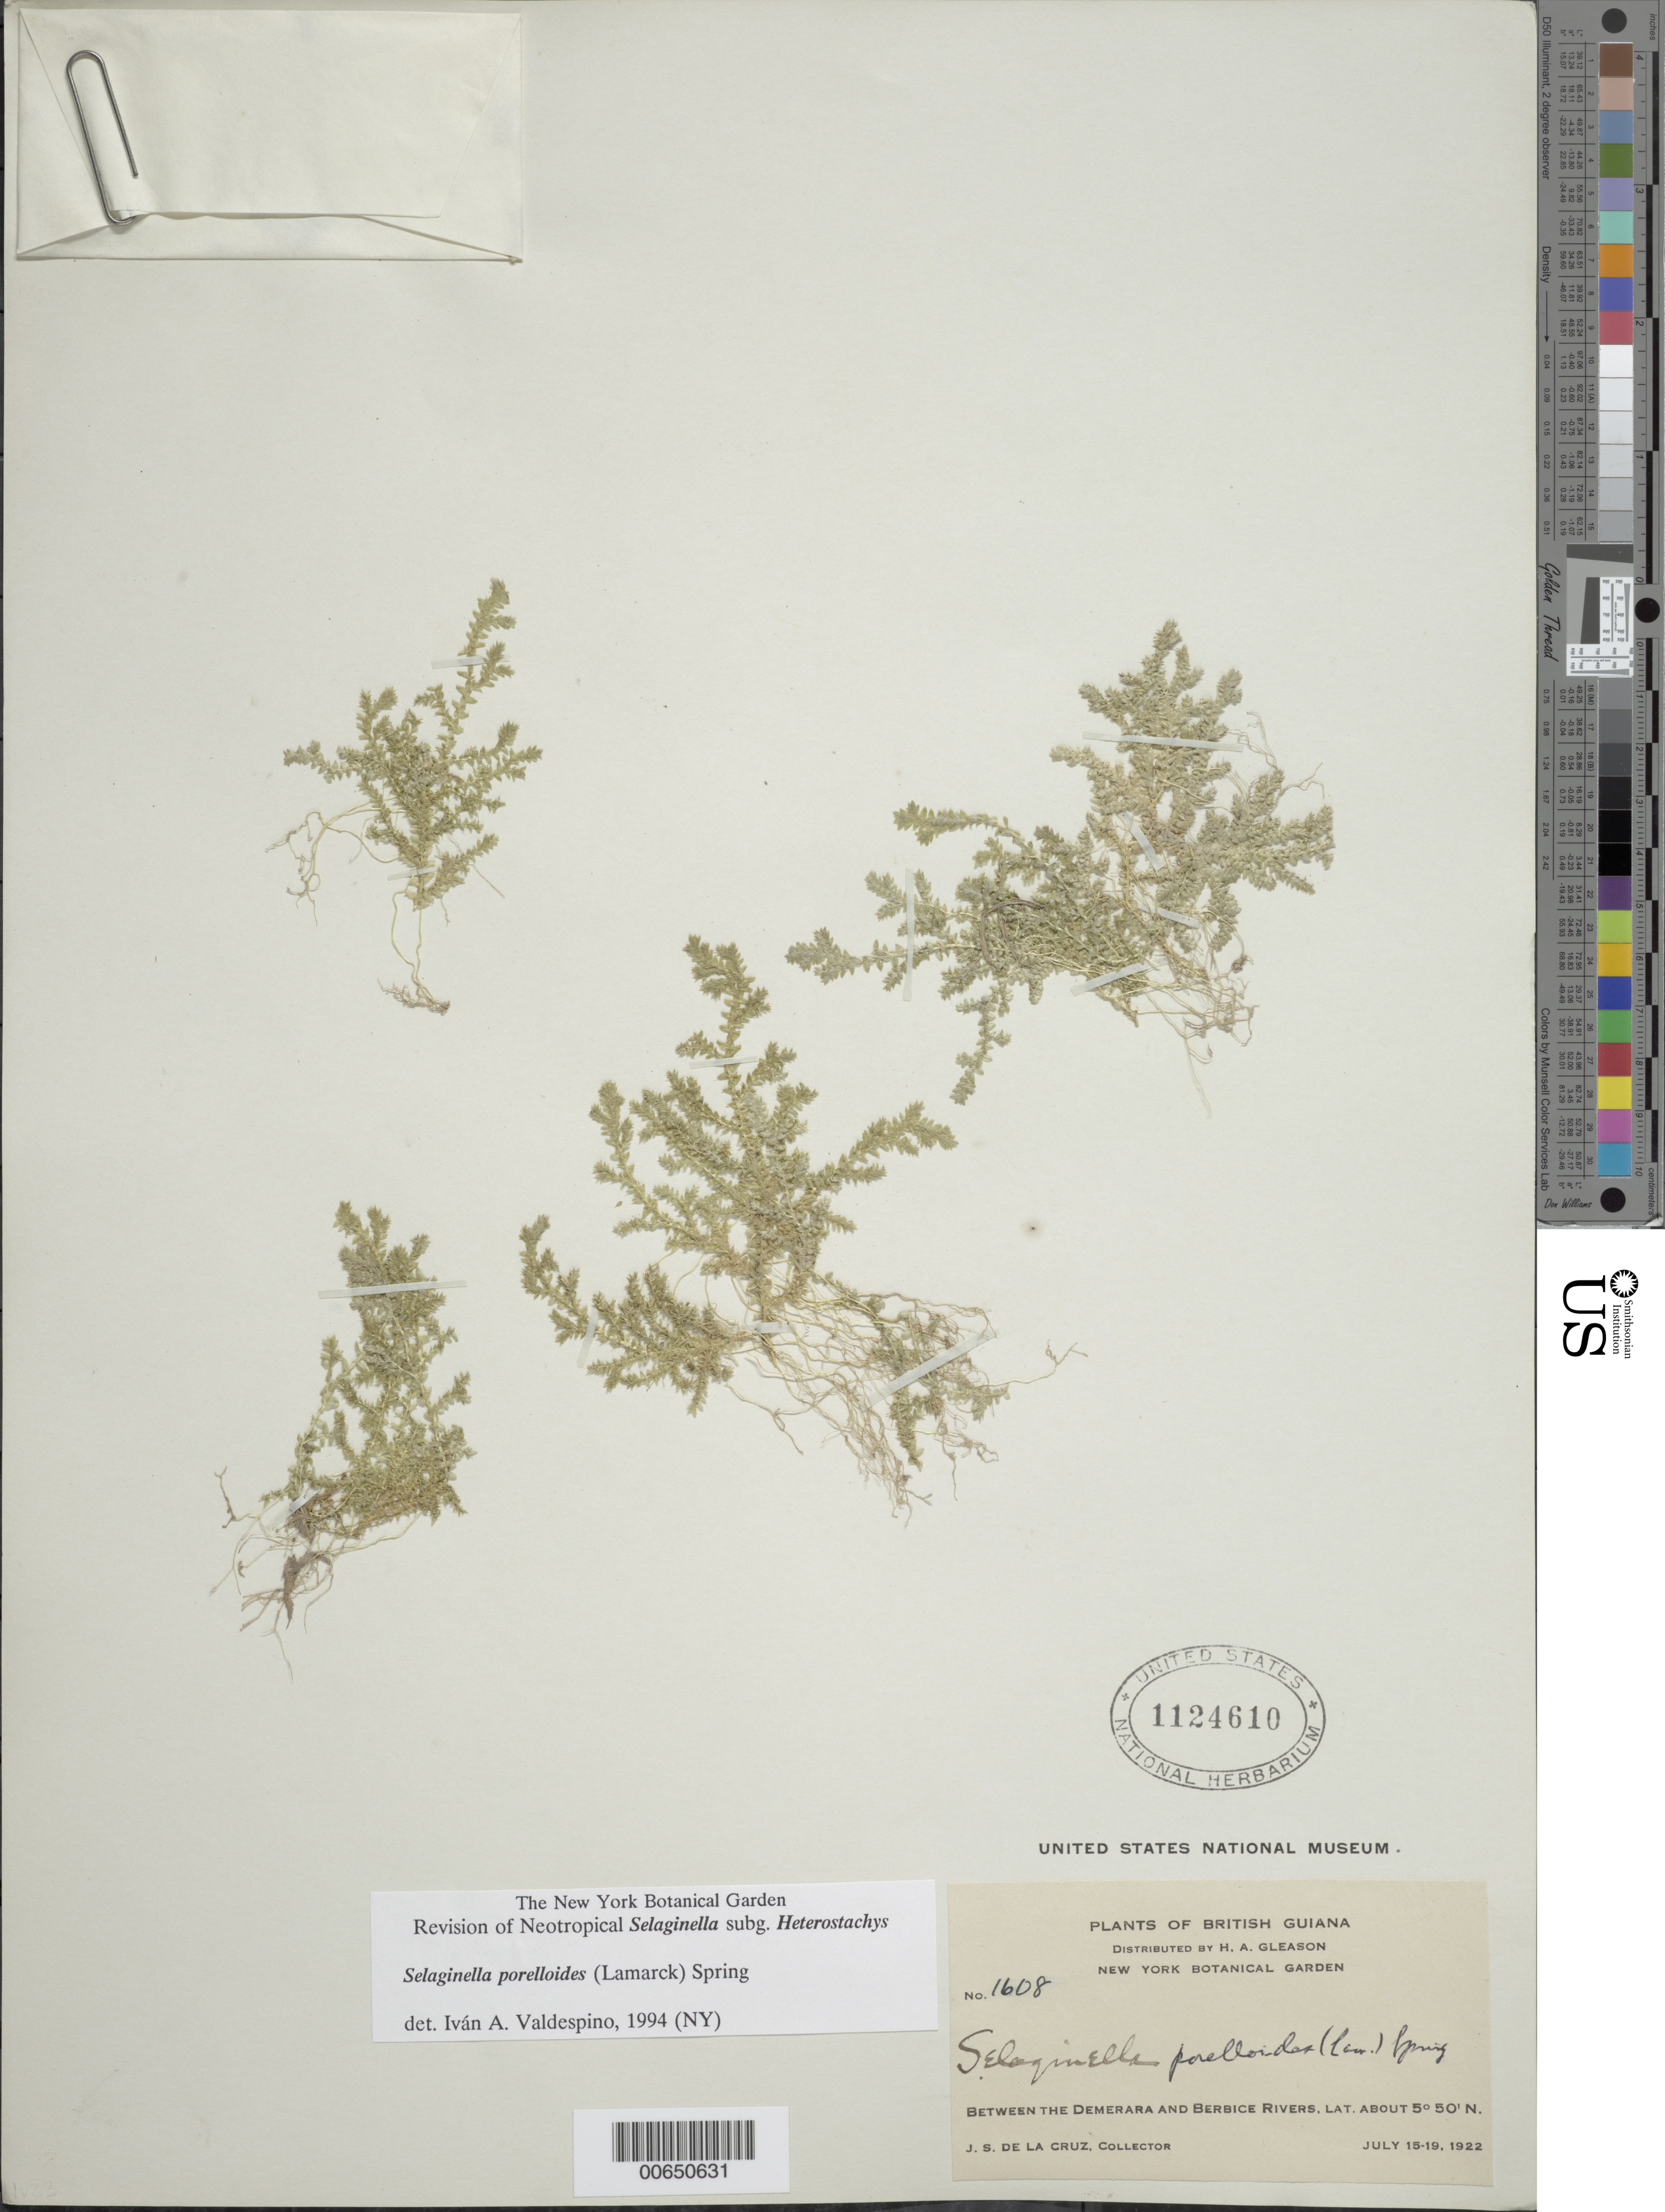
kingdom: Plantae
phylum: Tracheophyta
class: Lycopodiopsida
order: Selaginellales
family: Selaginellaceae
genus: Selaginella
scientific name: Selaginella porelloides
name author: (Lam.) Spring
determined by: Valdespino, I. A., (PMA), Universidad de Panama (PANAMA)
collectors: J. S. de la Cruz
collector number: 1608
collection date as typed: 15-Jul-22 to 19-Jul-22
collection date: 1922-07-15/1922-07-19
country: Guyana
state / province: U. Demerara-Berbice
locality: Demerara River to the Berbice River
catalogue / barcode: US 1124610